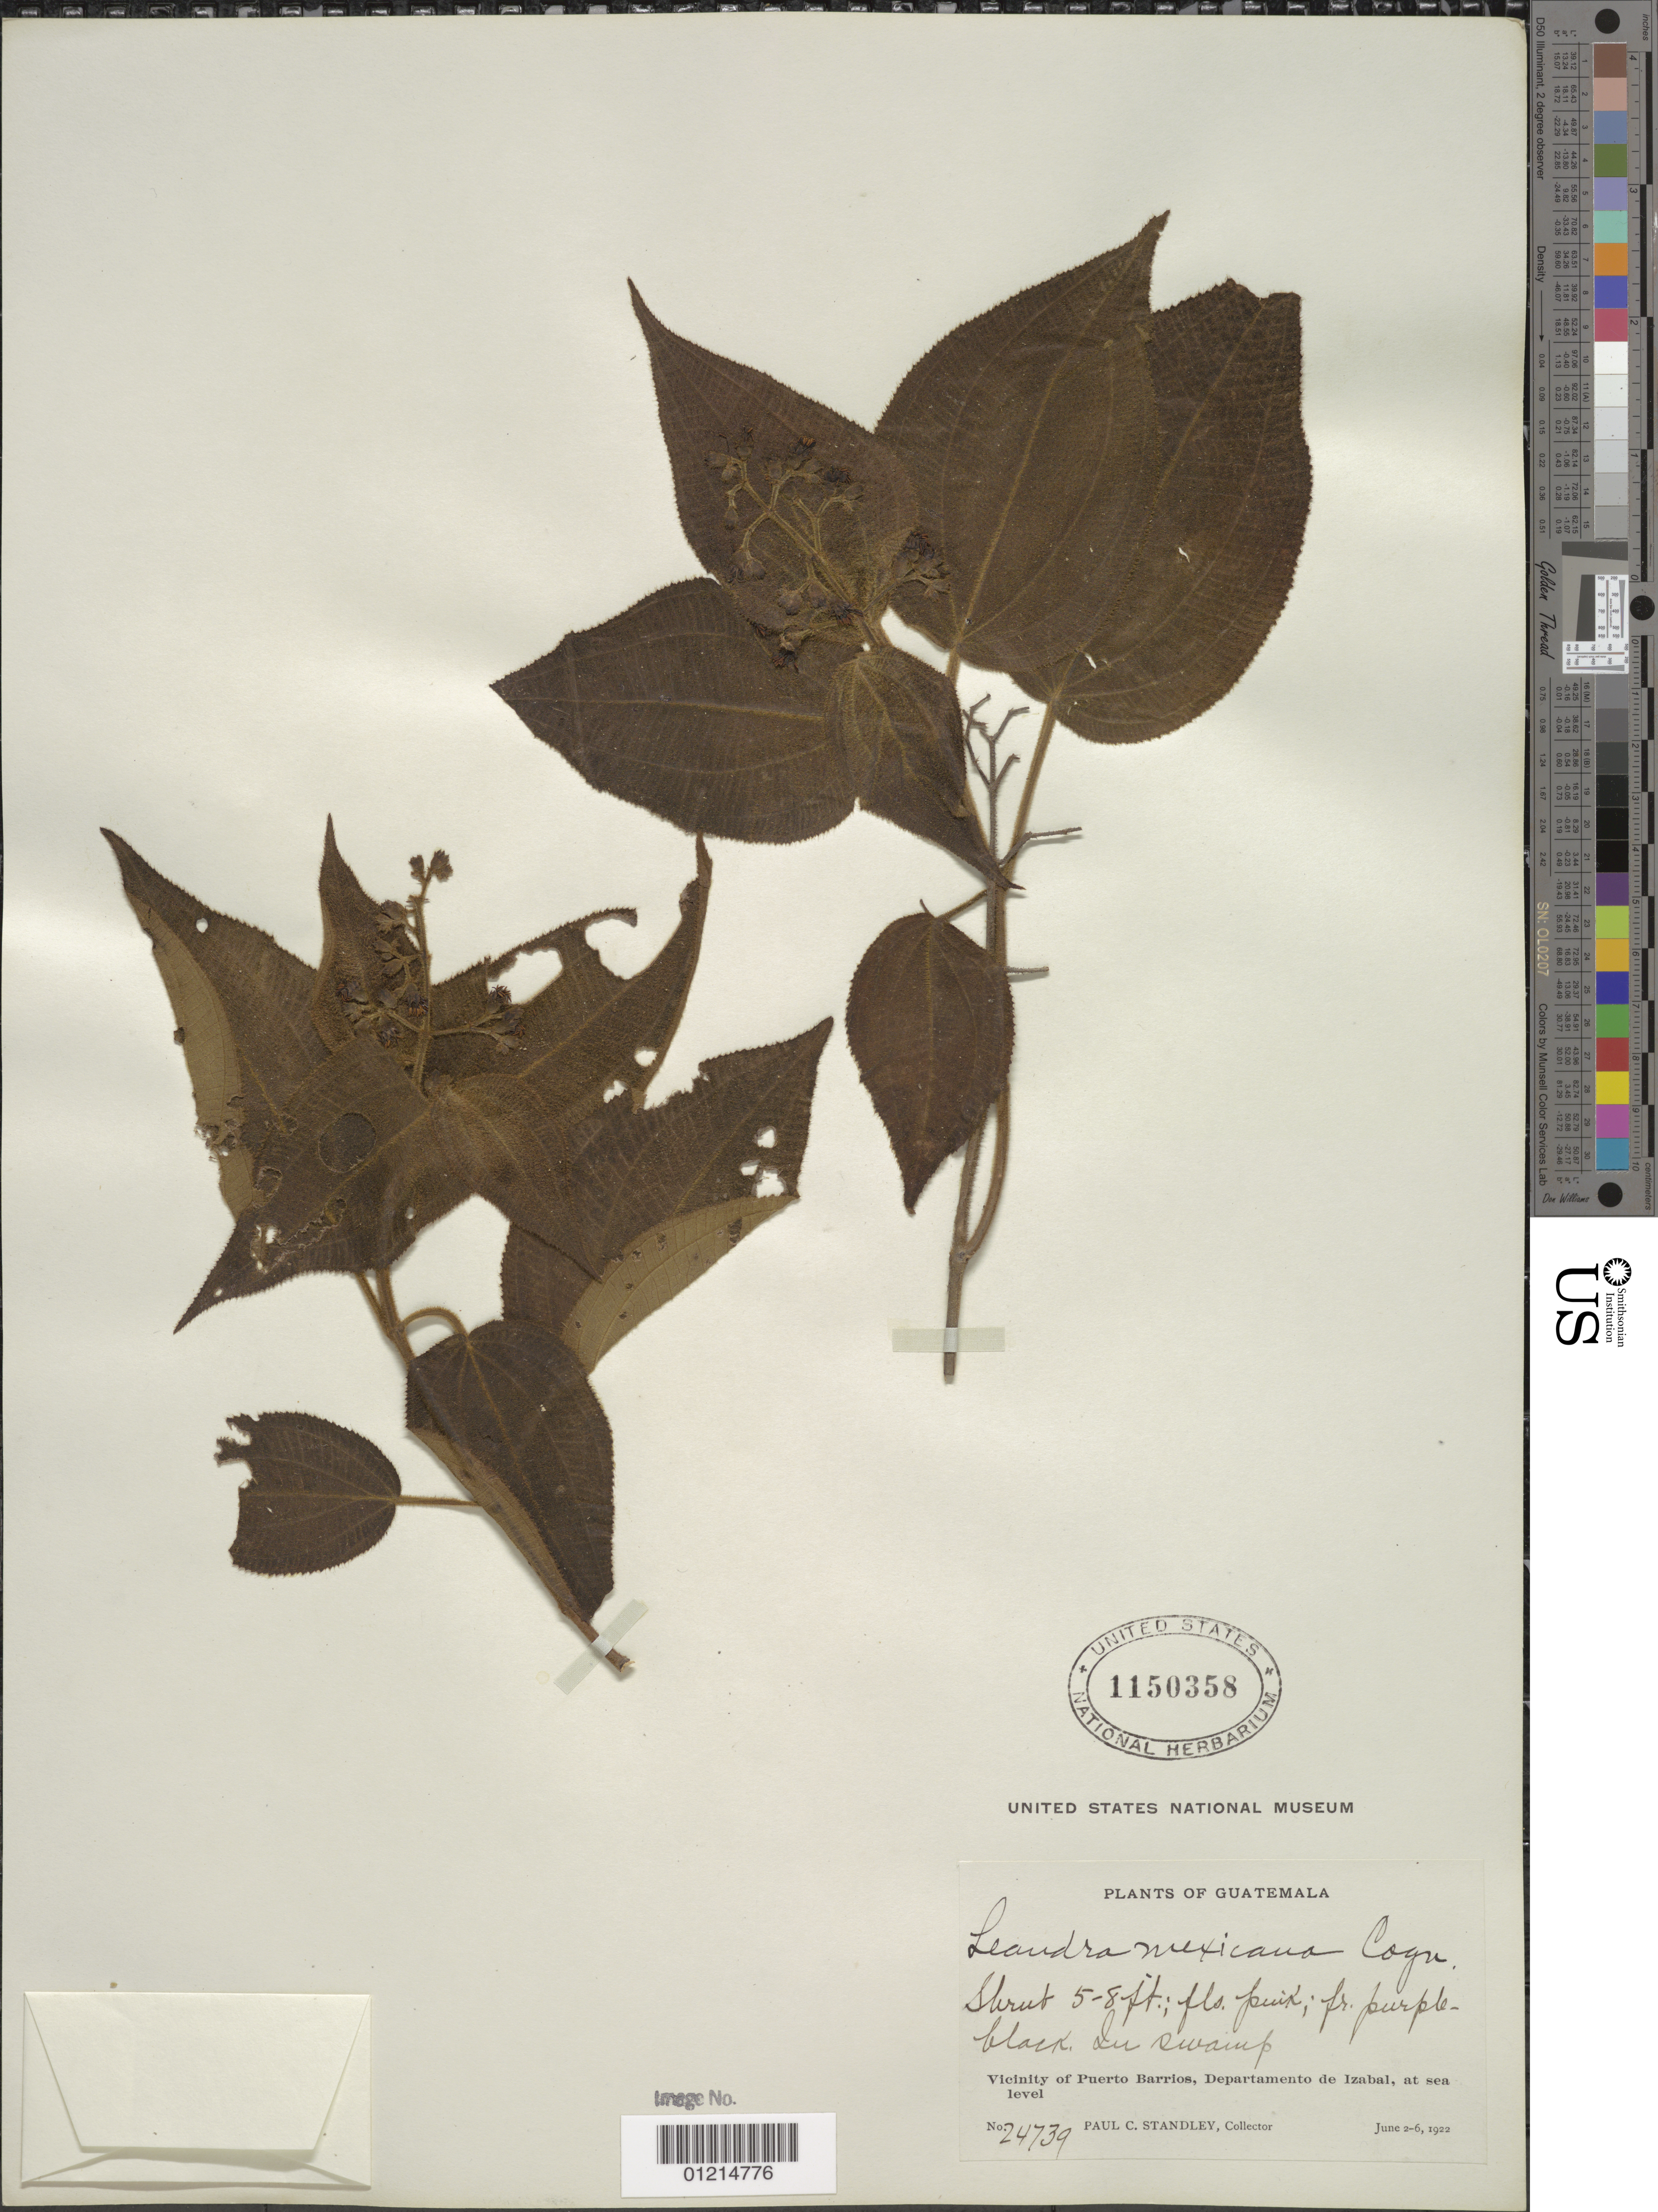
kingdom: Plantae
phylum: Tracheophyta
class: Magnoliopsida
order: Myrtales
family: Melastomataceae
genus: Leandra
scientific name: Leandra mexicana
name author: (Naudin) Cogn.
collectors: P. C. Standley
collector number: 24739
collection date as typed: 02 Jun 1922 to 06 Jun 1922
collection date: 1922-06-02/1922-06-06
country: Guatemala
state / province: Izabal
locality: Vicinity of Puerto Barrios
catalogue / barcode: US 1150358